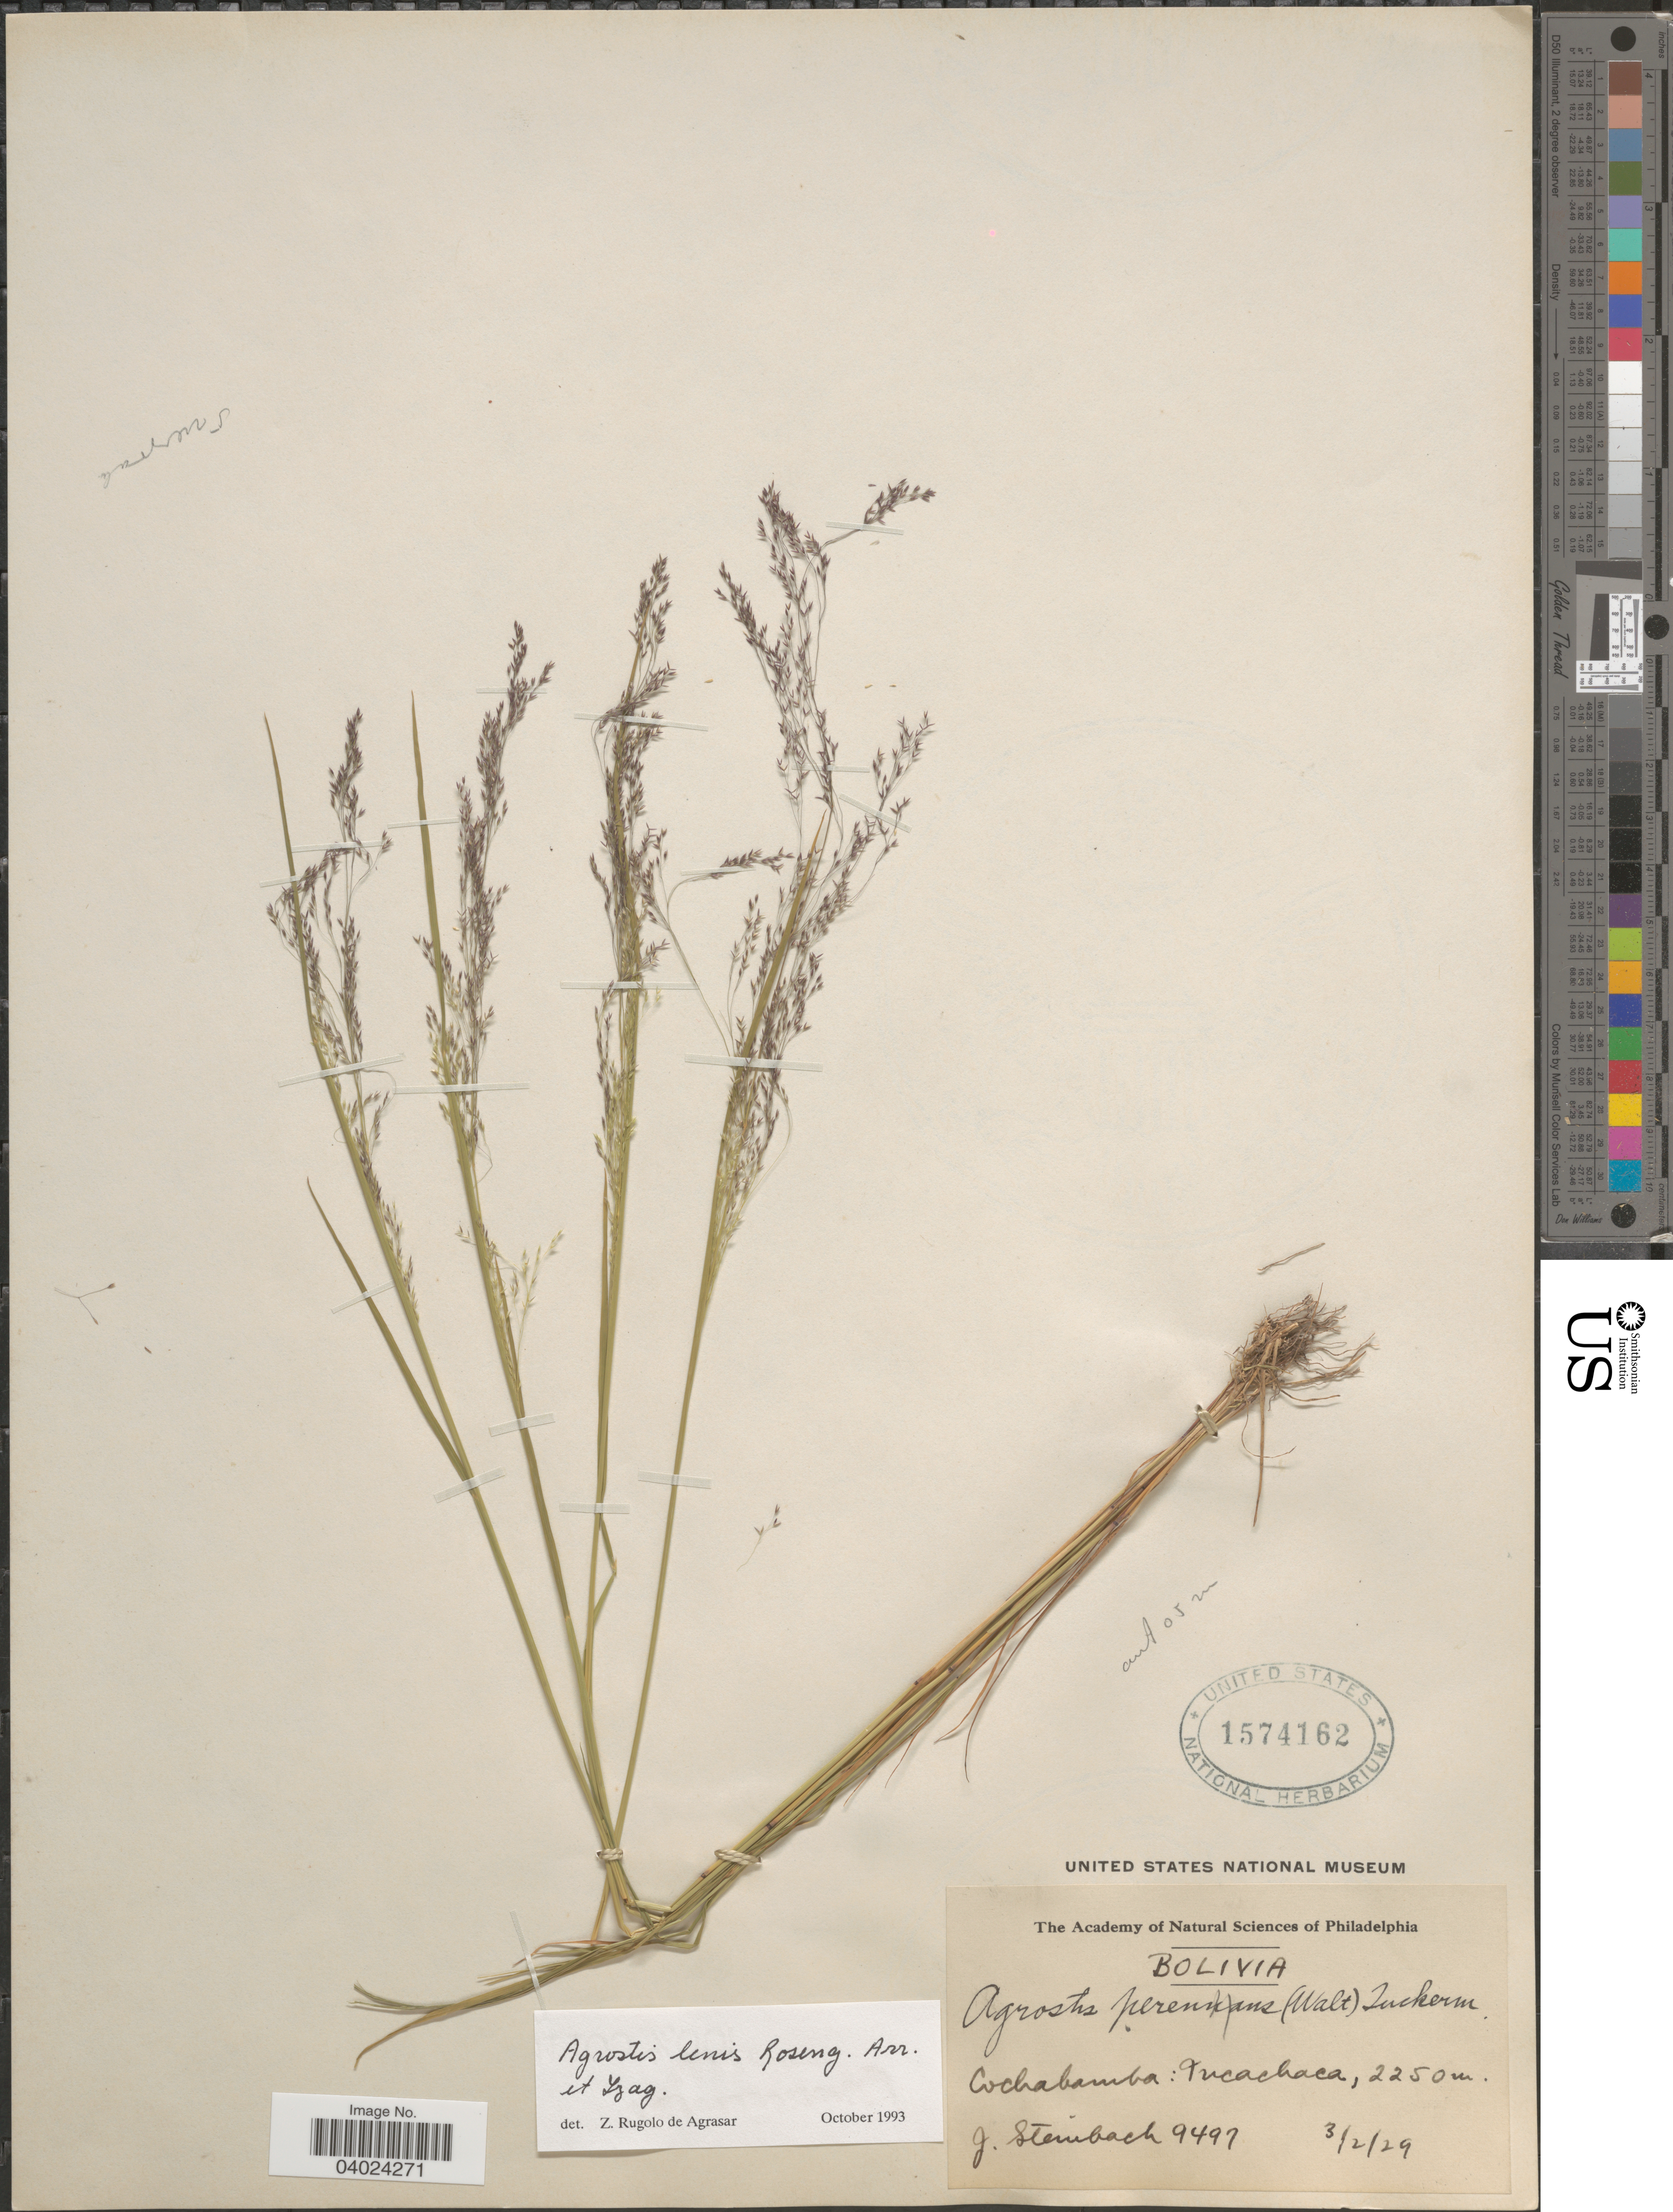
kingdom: Plantae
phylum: Tracheophyta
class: Liliopsida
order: Poales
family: Poaceae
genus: Agrostis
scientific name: Agrostis lenis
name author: Roseng.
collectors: J. Steinbach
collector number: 9497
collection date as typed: Transcribed d/m/y: 3/2/29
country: Bolivia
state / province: Cochabamba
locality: Tucachaca.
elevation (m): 2250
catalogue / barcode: US 1574162